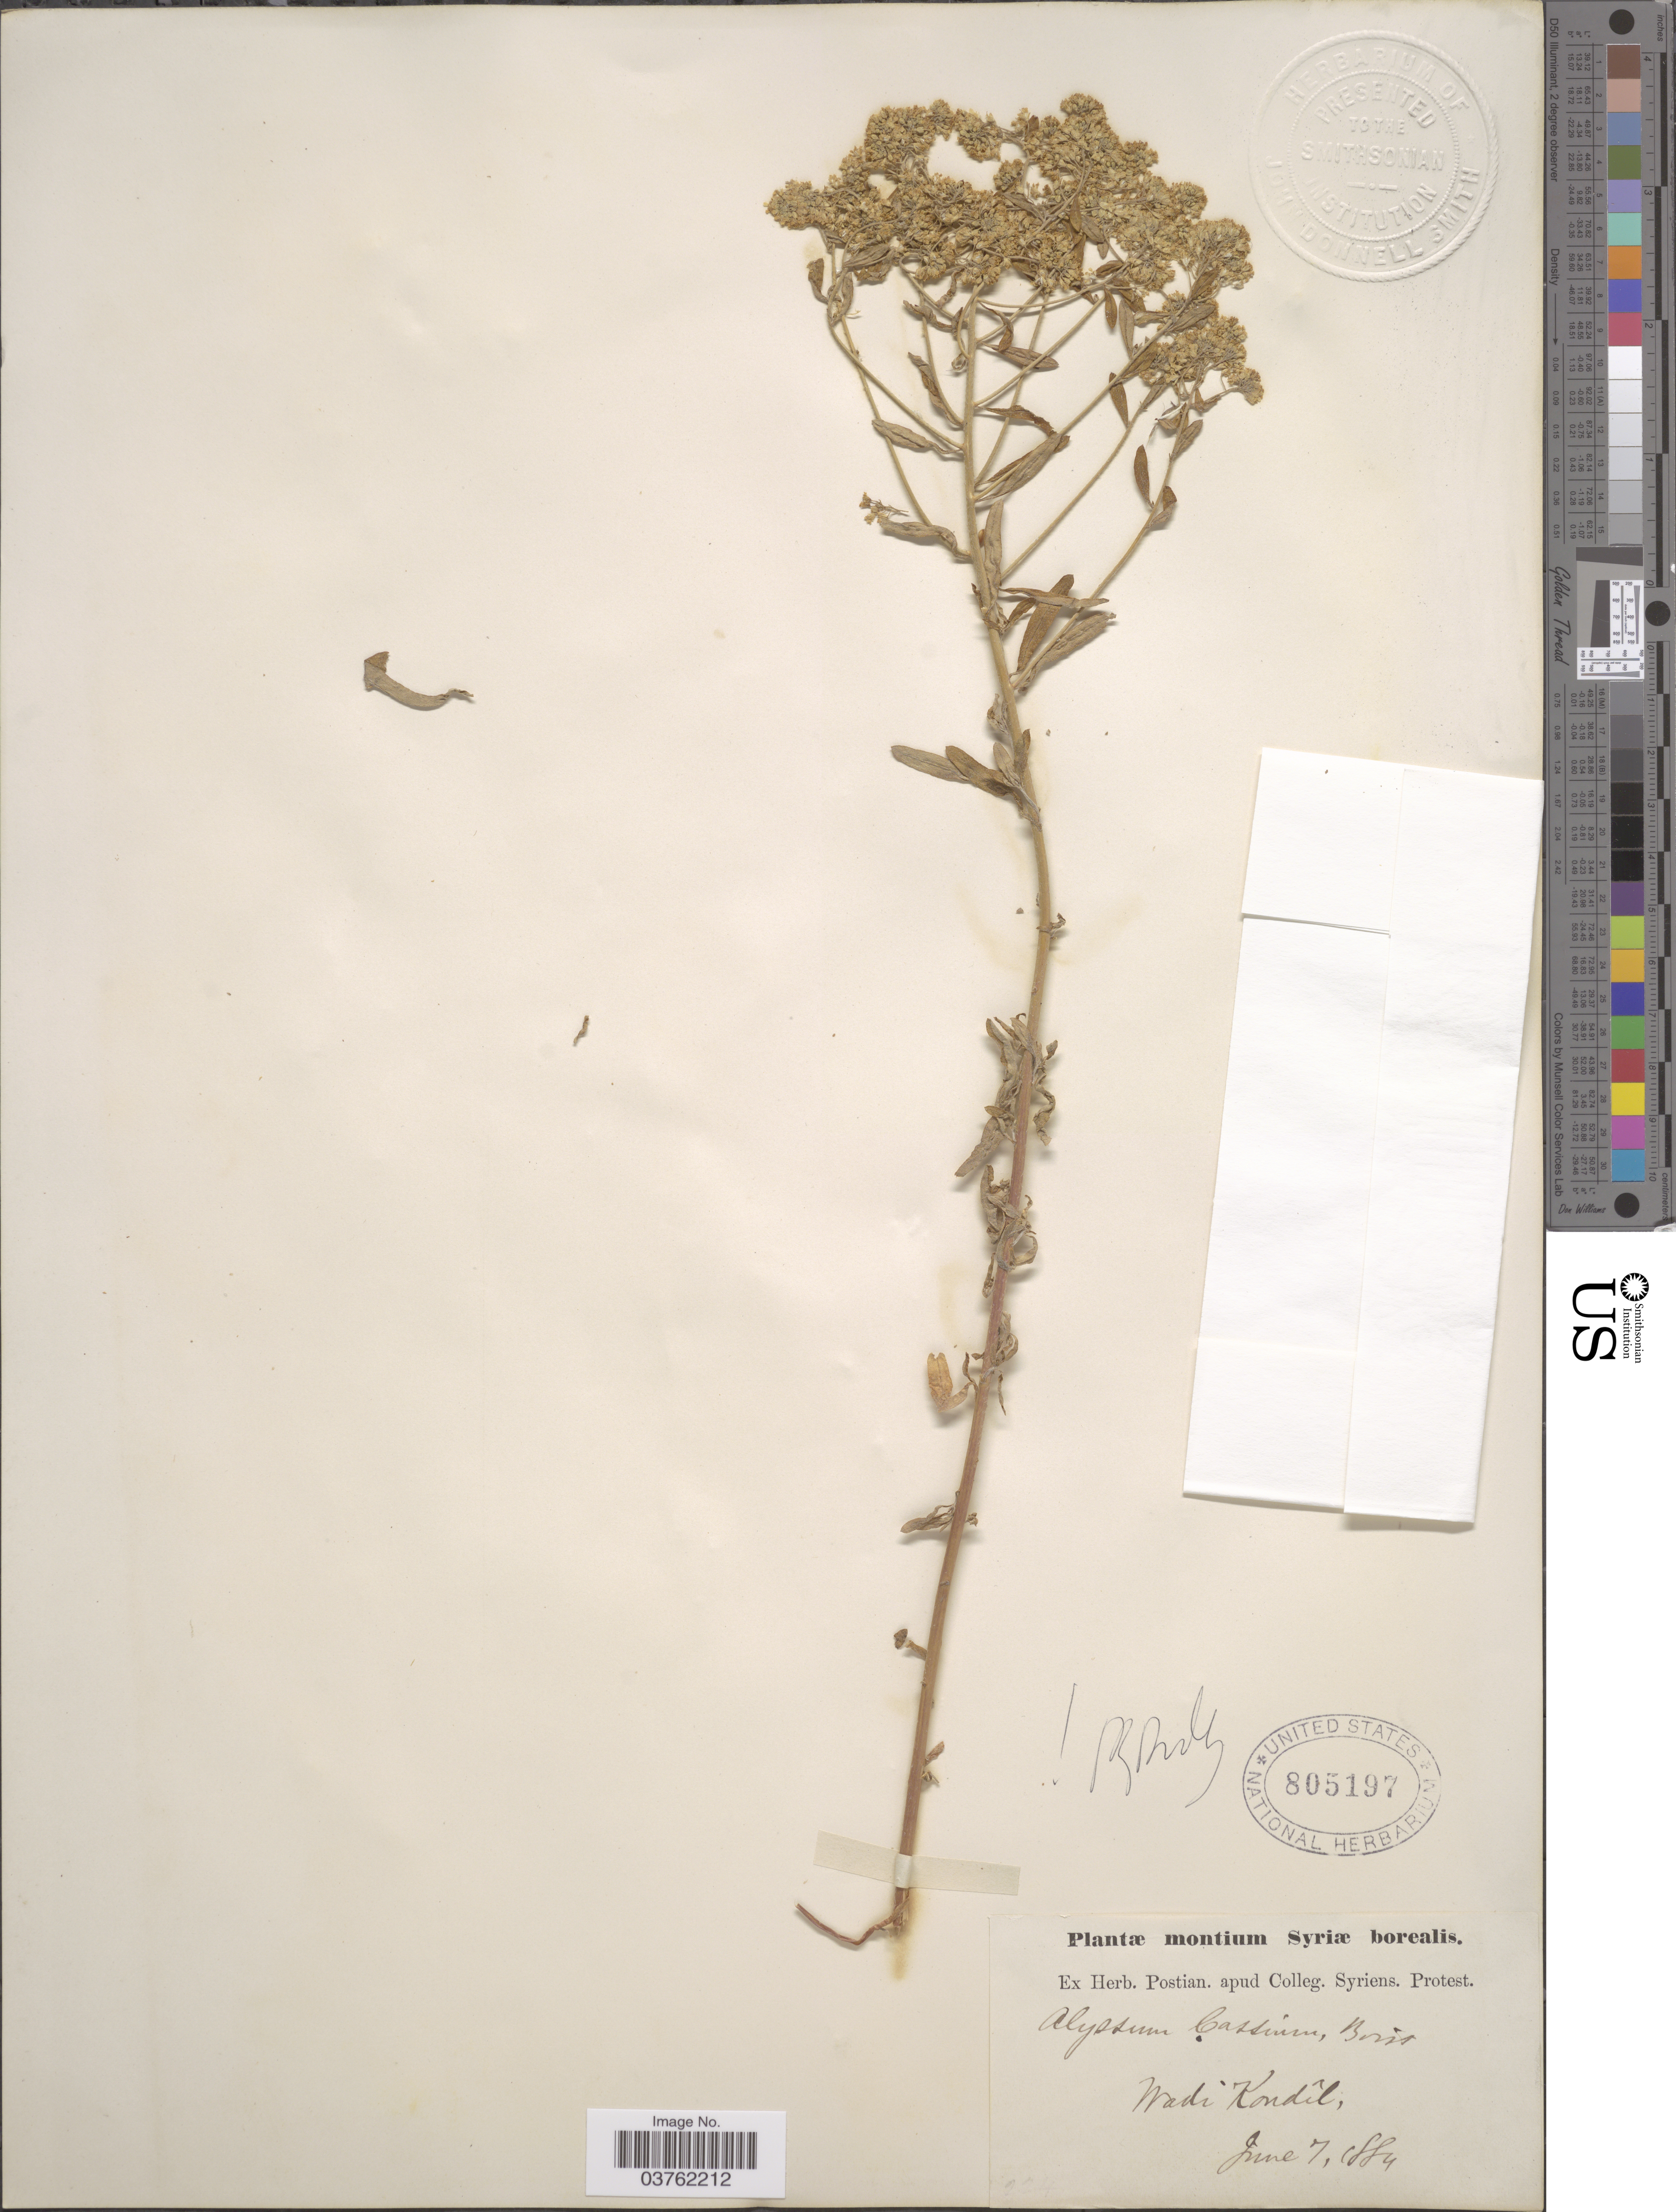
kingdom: Plantae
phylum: Tracheophyta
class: Magnoliopsida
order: Brassicales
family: Brassicaceae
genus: Alyssum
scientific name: Alyssum cassium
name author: Boiss. & Heldr.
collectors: ex herb. Postian. apud Colleg. Syriens. Protest. USE "Fannie P. A. Shepard" (10308853) AS PRIMARY COLLECTOR INSTEAD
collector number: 224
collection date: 1884-06-07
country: Syria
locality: Montium Syriæ borealis. Wadi Kondil.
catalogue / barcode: US 805197